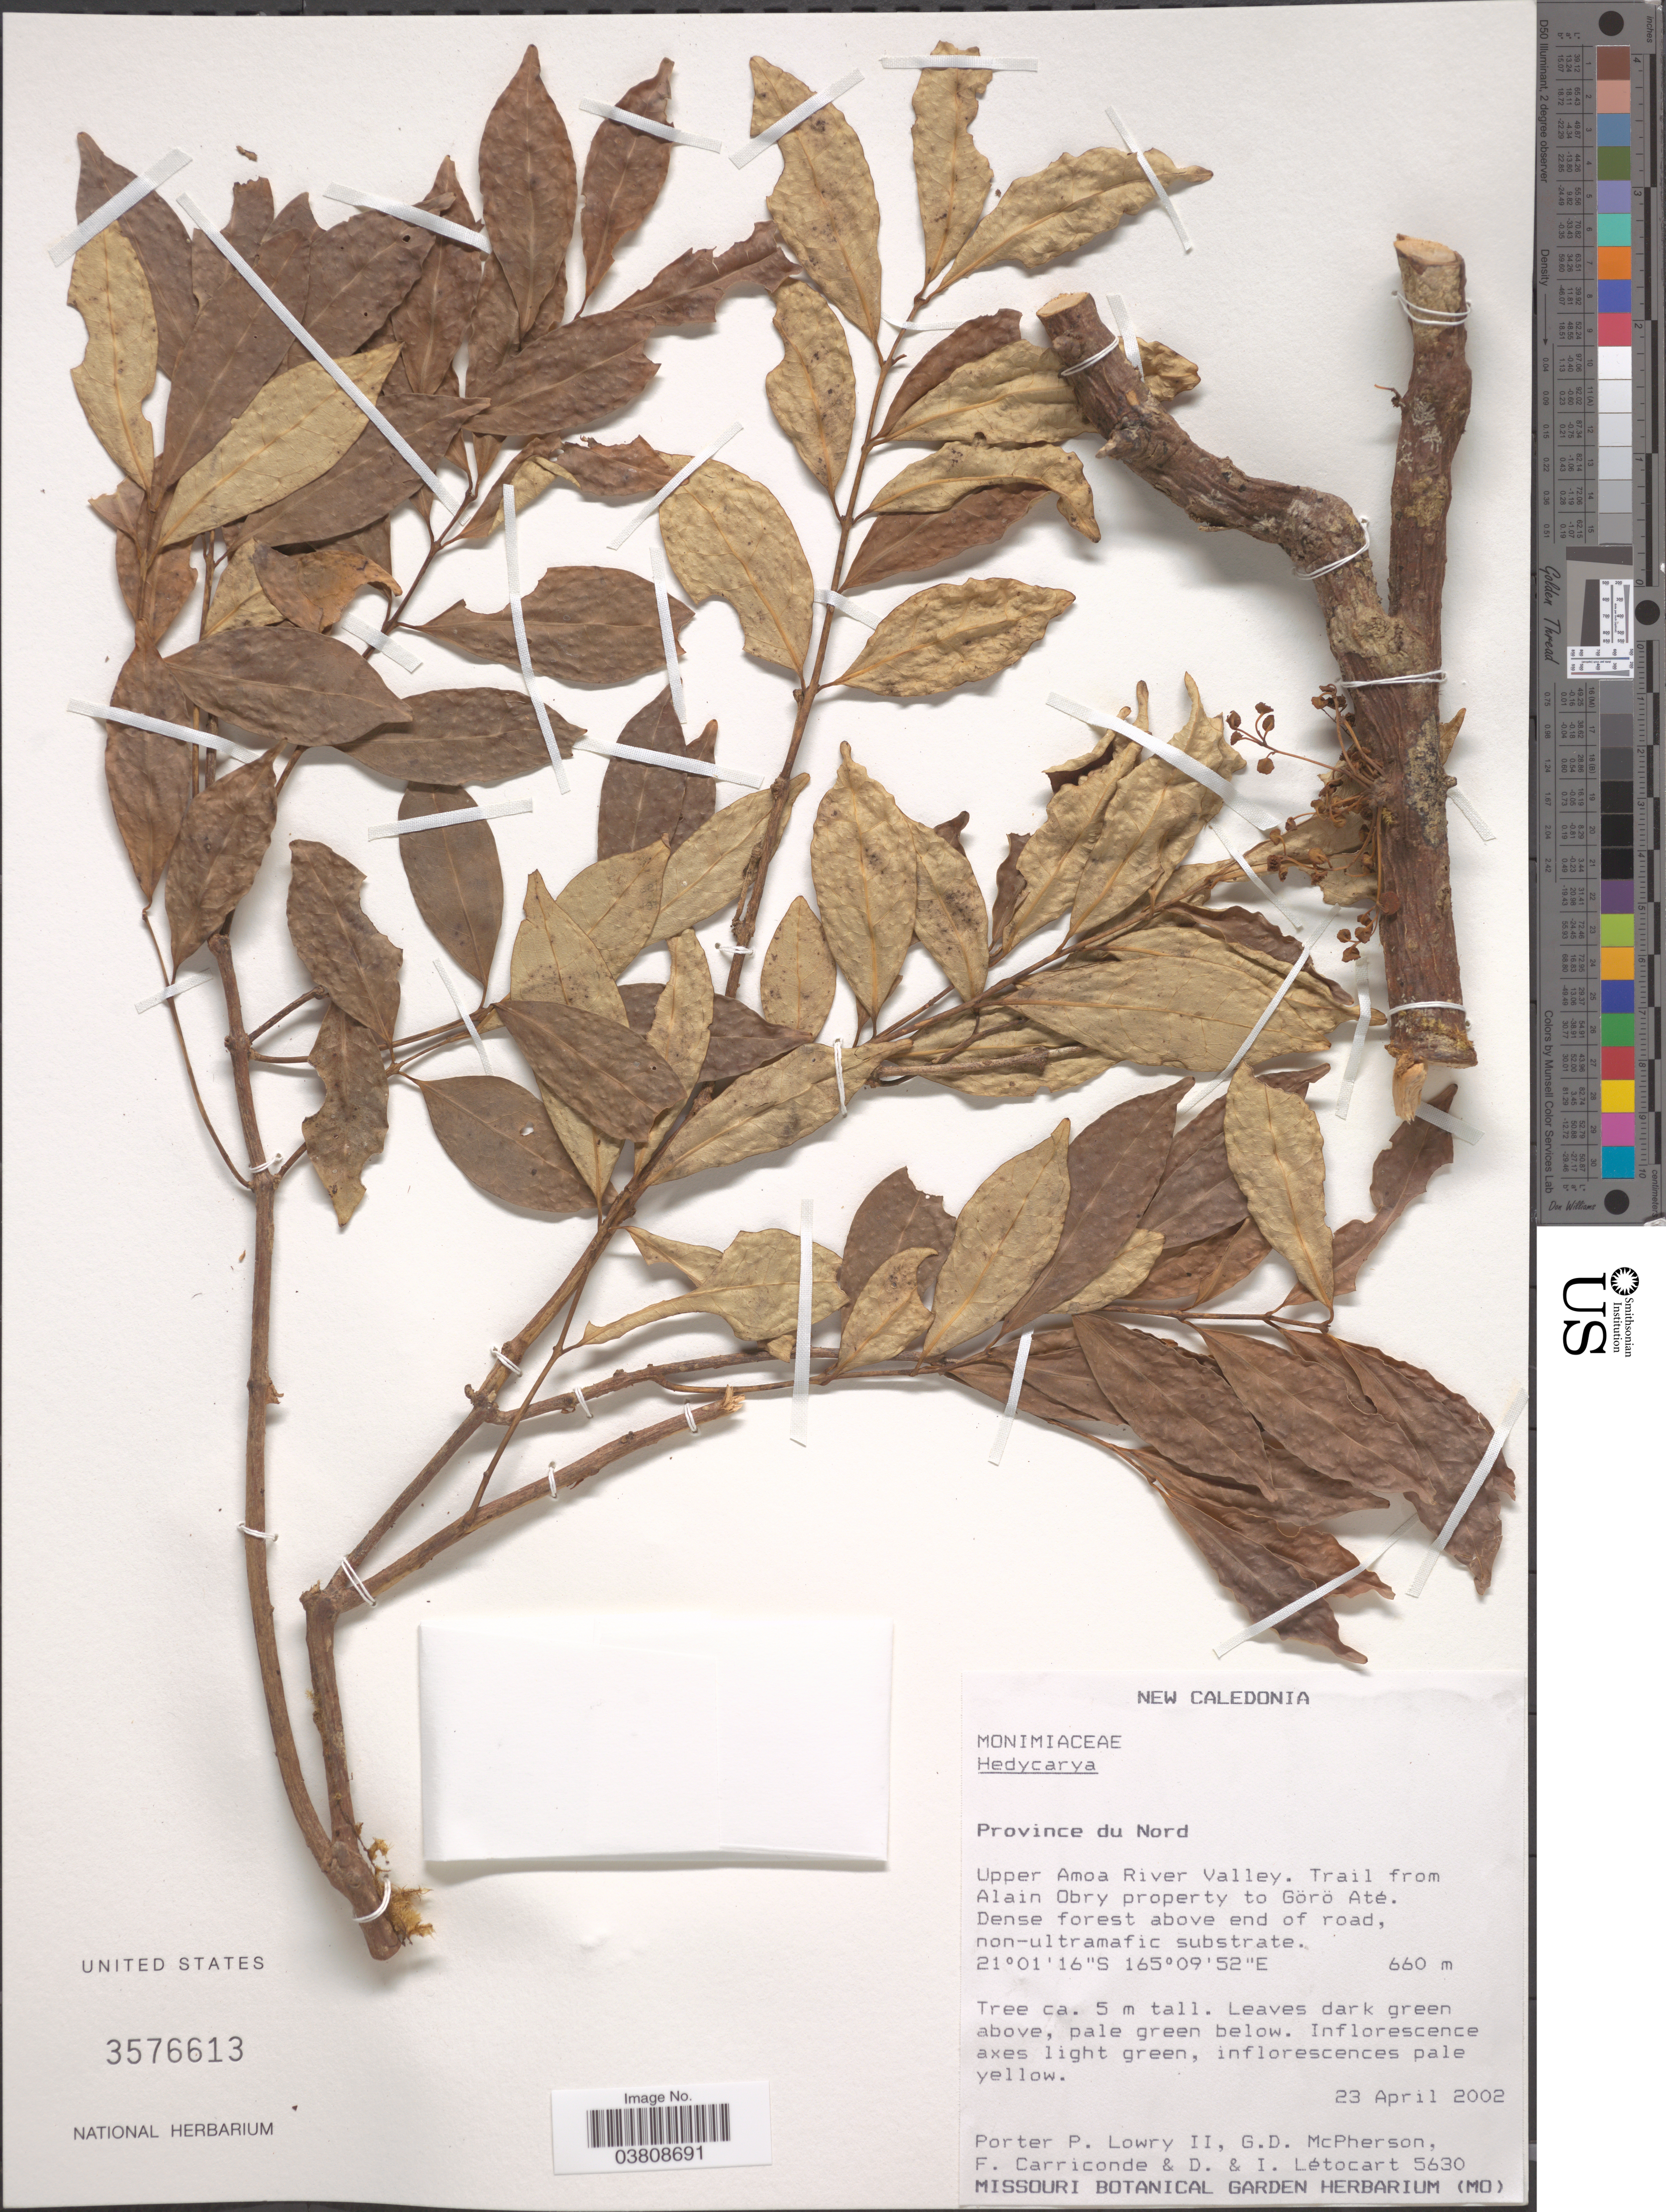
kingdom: Plantae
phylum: Tracheophyta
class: Magnoliopsida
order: Laurales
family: Monimiaceae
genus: Hedycarya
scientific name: Hedycarya sp.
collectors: P. P. Lowry, G. McPherson, F. Carriconde, D. Letocart & I. Letocart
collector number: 5630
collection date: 2002-04-23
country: New Caledonia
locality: Province du Nord. Upper Amoa River Valley. Trail from Alain Obry property to Görö Até.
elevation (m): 660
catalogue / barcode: US 3576613